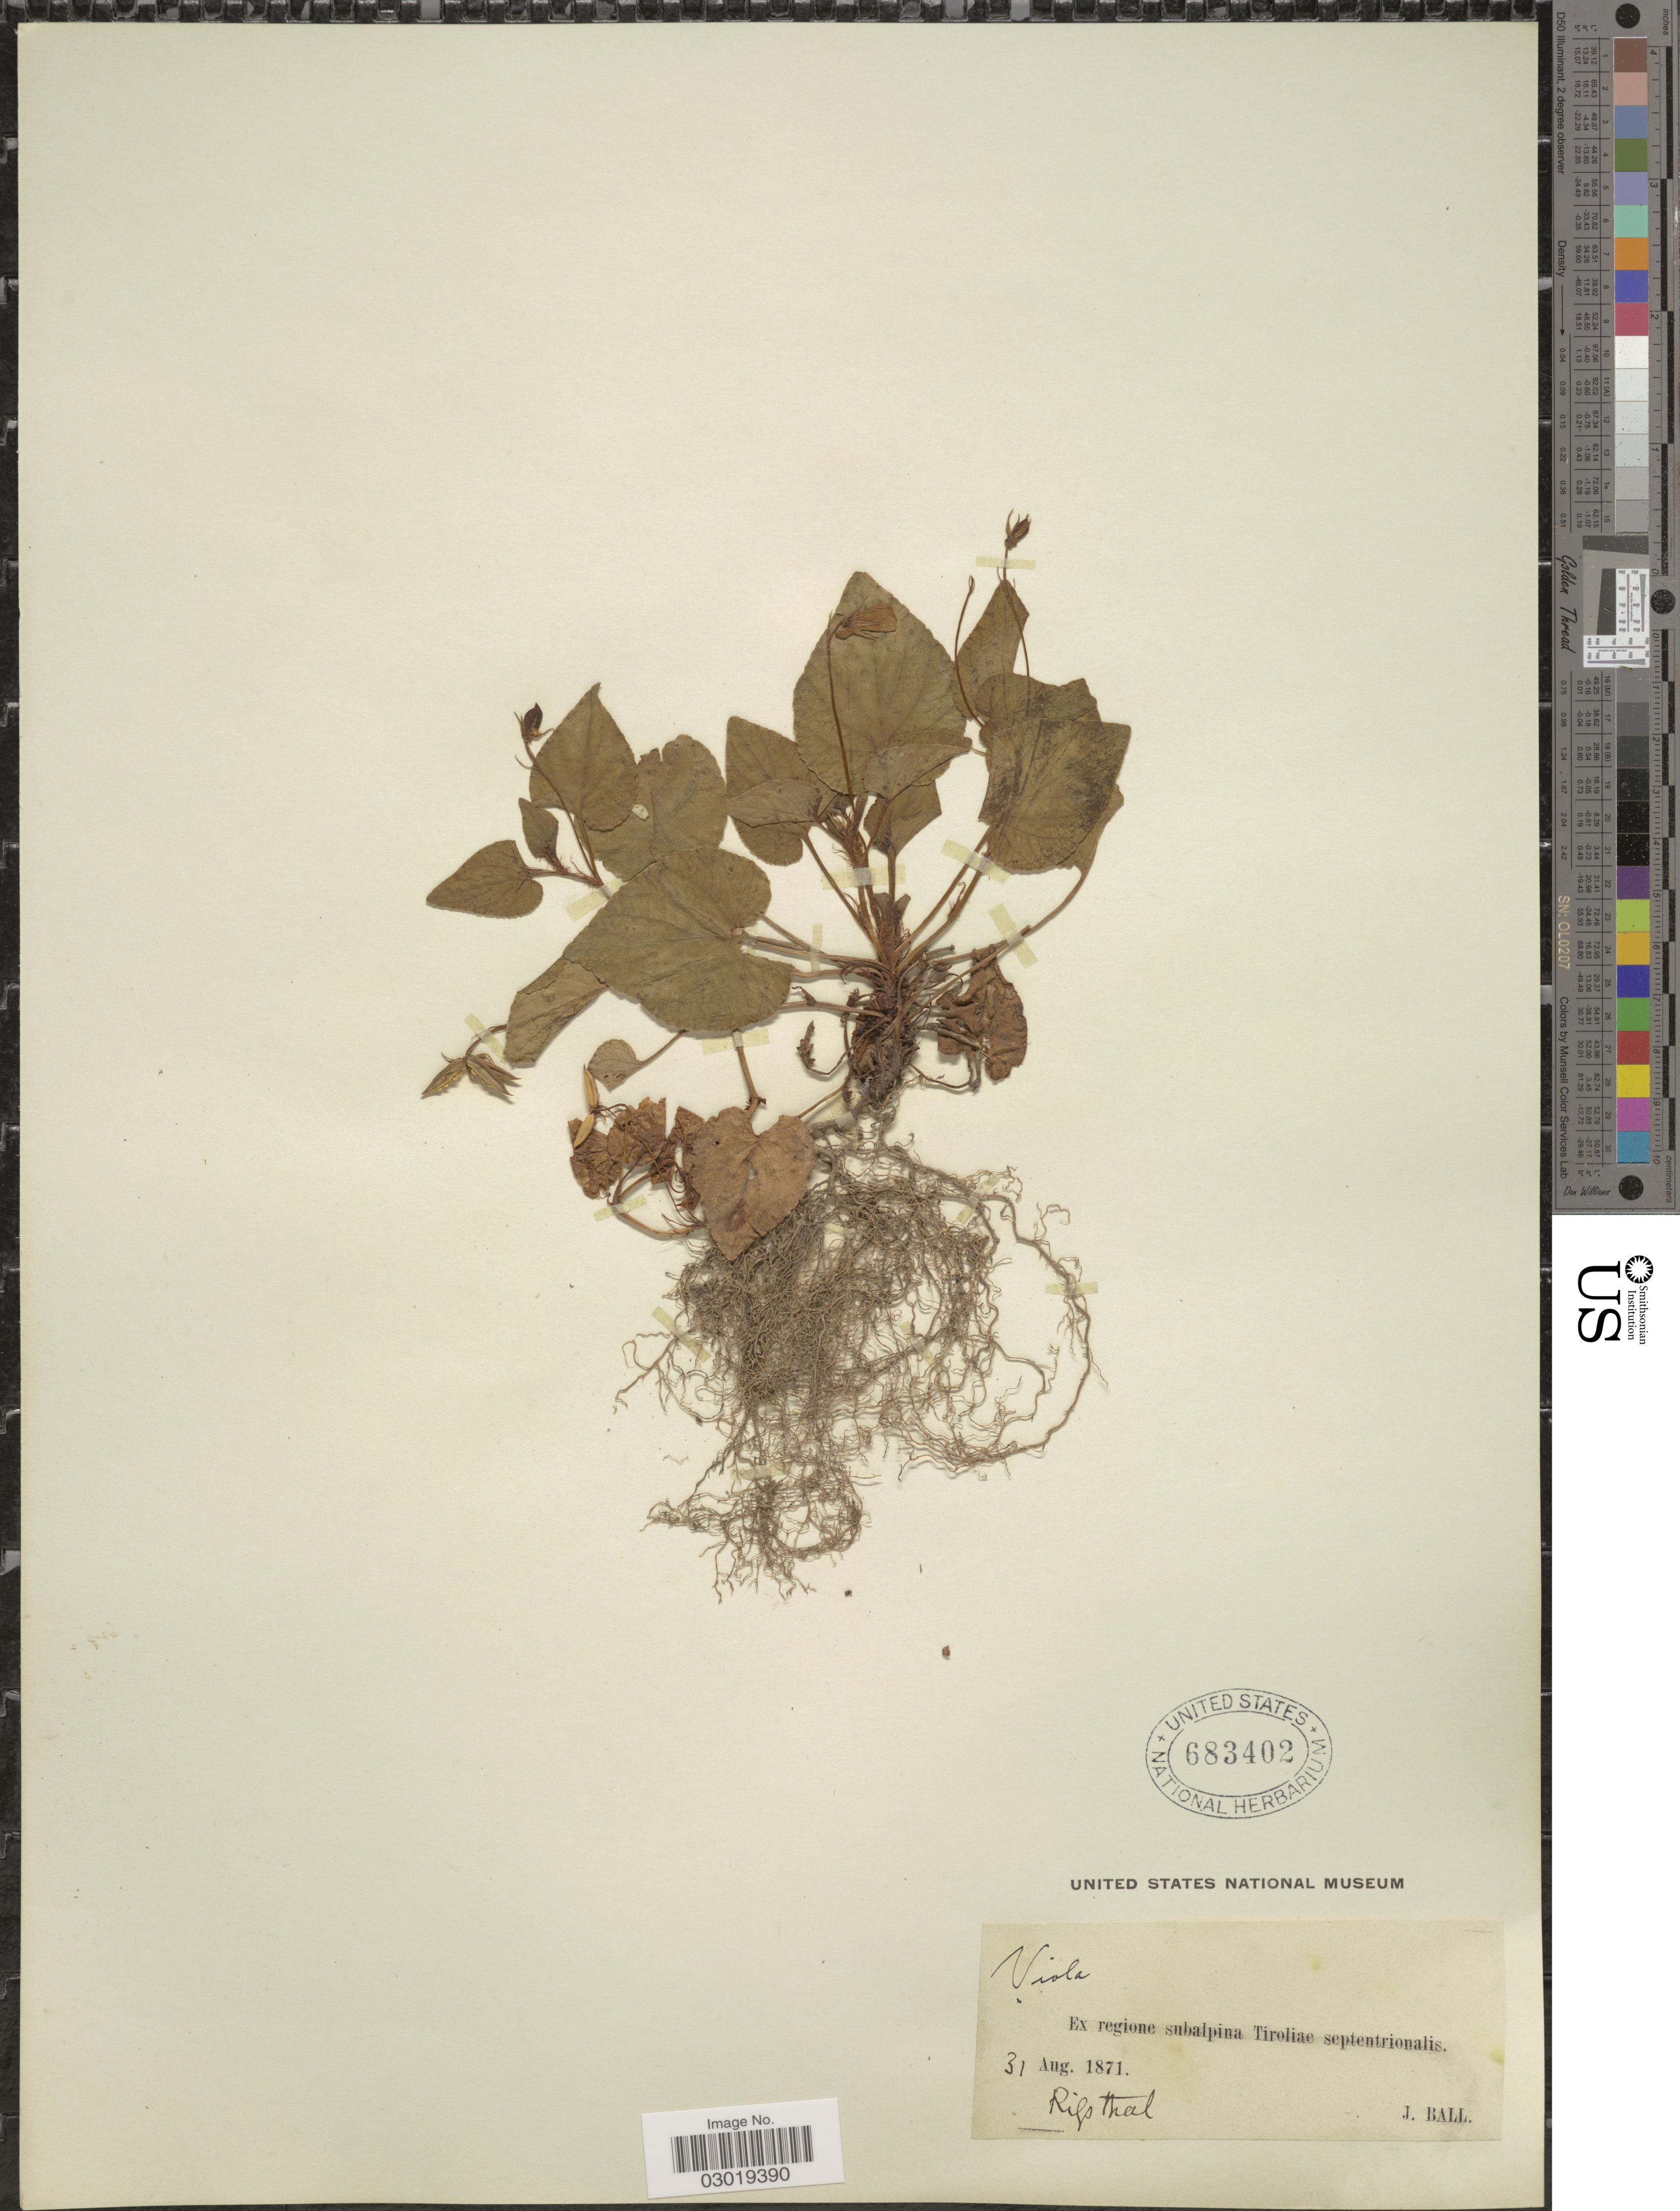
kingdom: Plantae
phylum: Tracheophyta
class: Magnoliopsida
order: Malpighiales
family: Violaceae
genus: Viola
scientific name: Viola sp.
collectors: J. Ball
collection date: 1871-08-31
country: Austria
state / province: Tirol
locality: Regione subalpina Tiroliae septentrionalis.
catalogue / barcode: US 683402